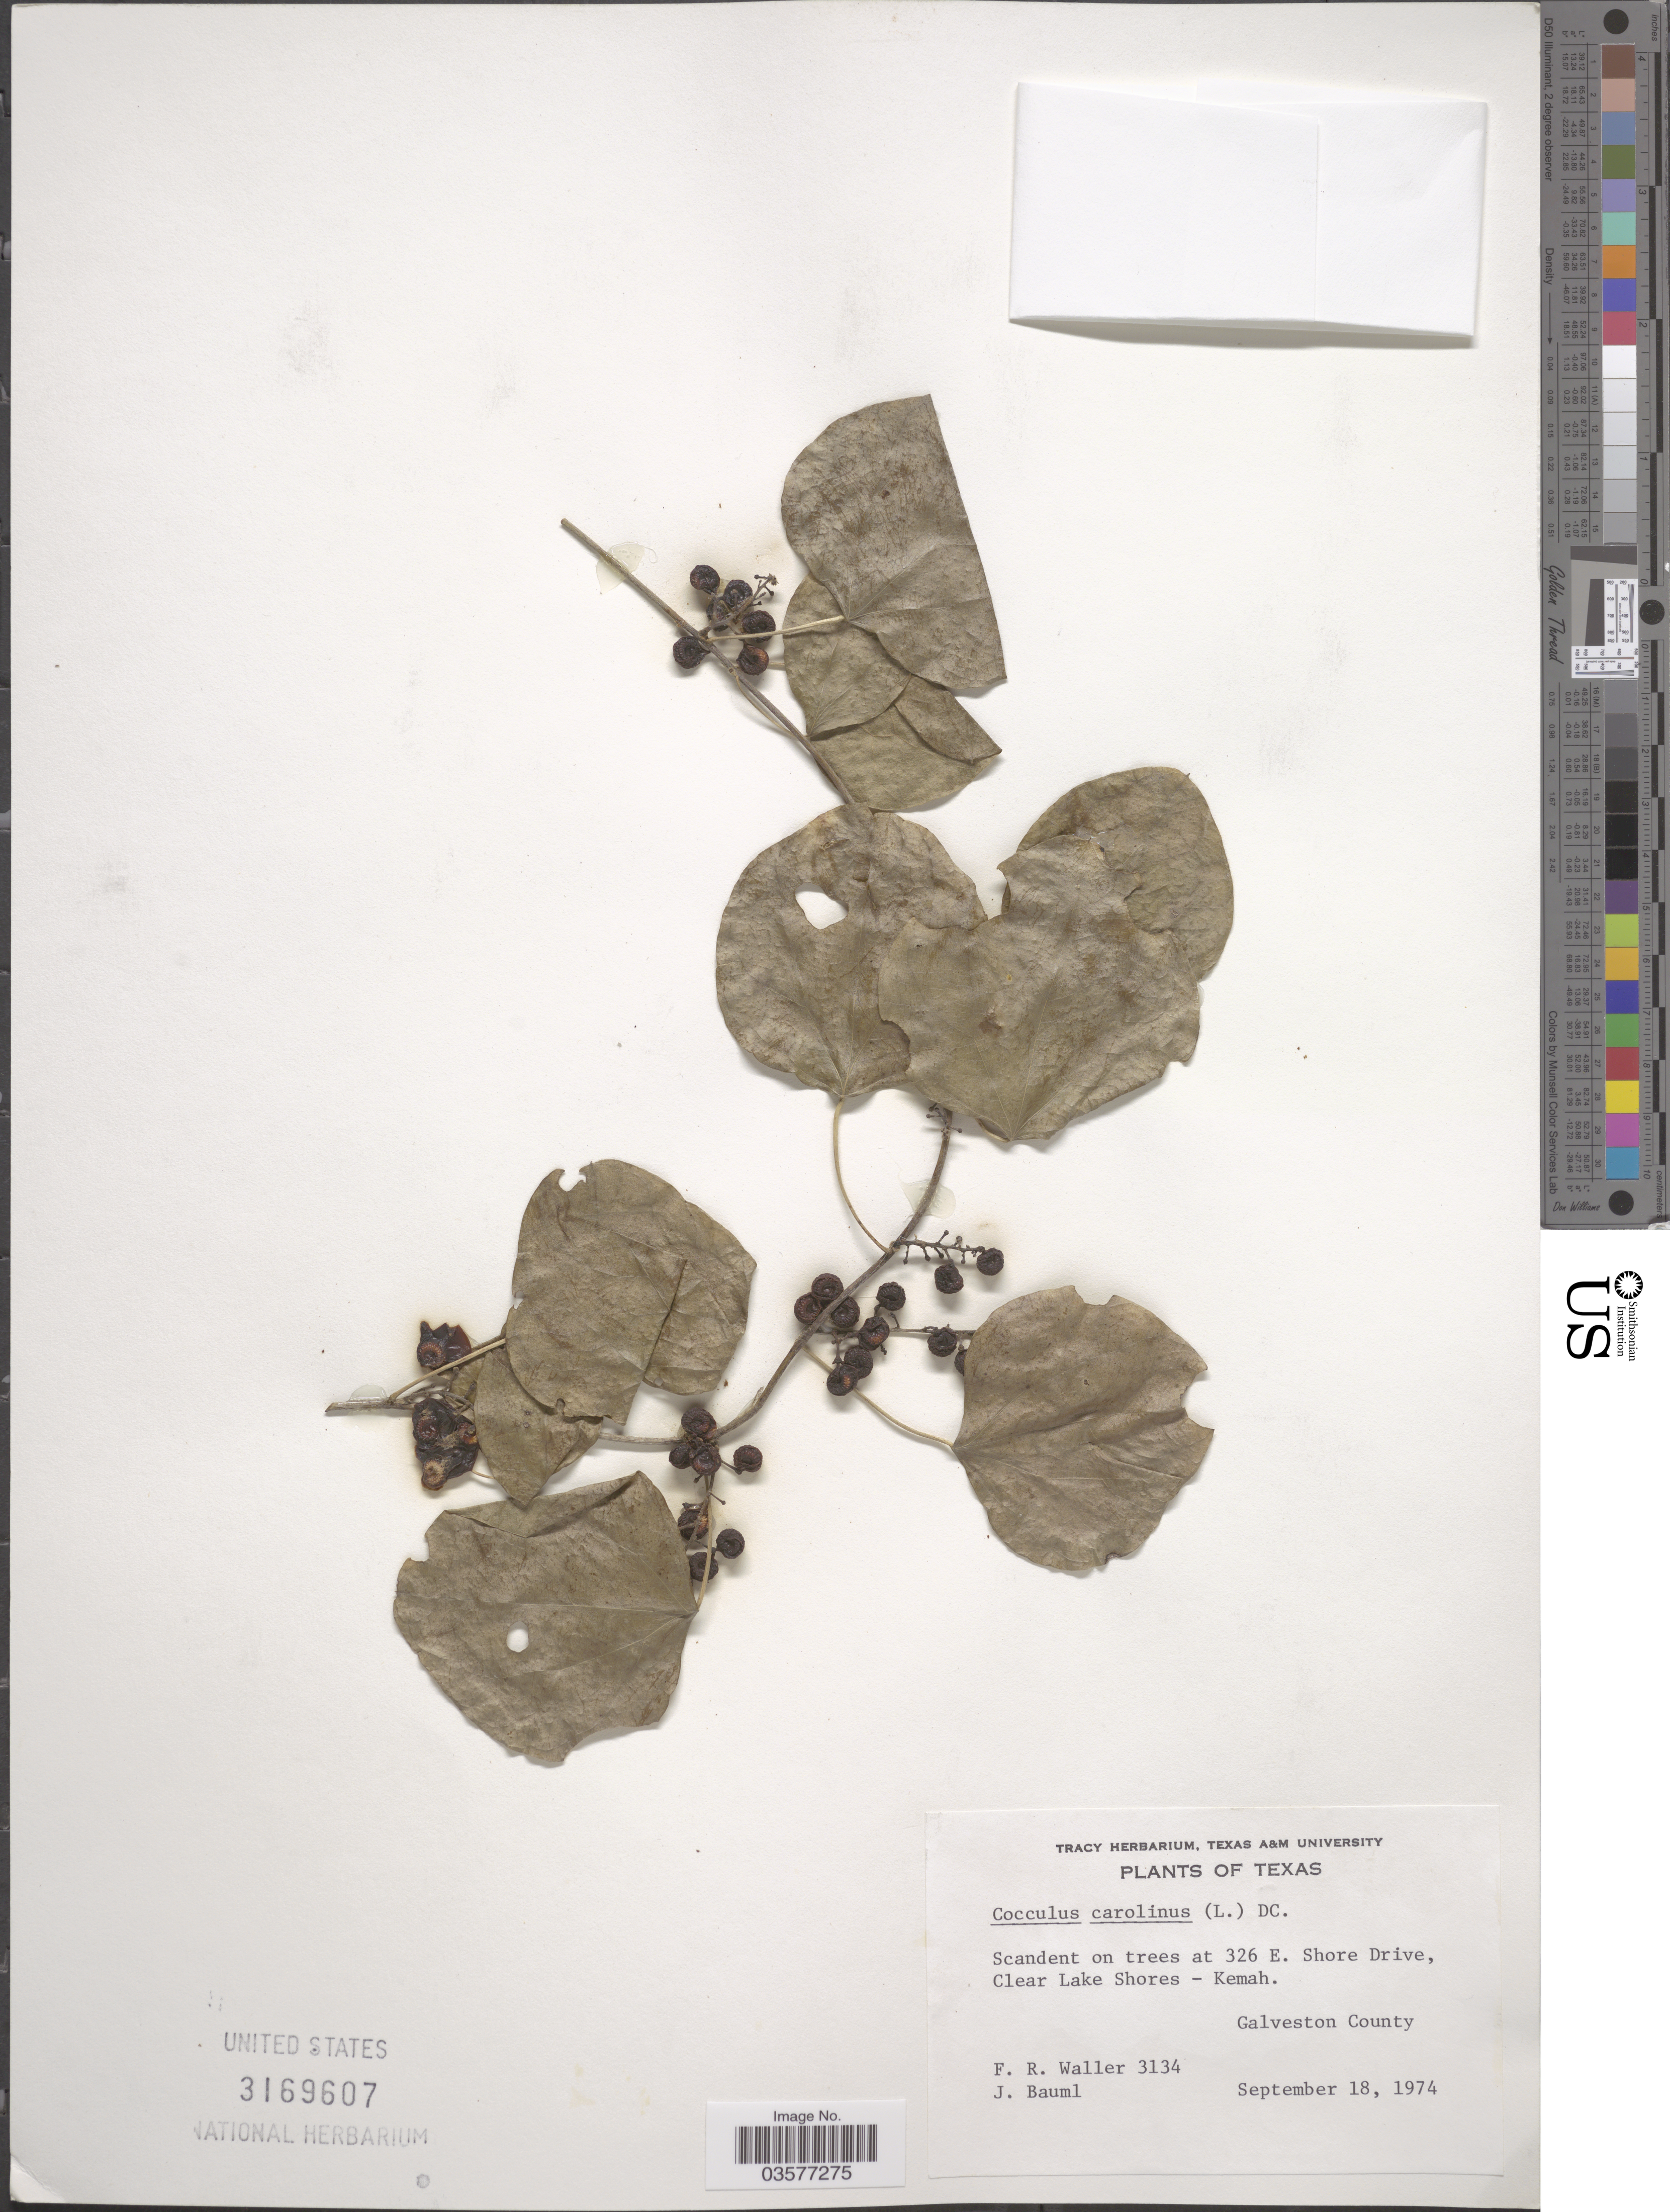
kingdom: Plantae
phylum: Tracheophyta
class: Magnoliopsida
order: Ranunculales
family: Menispermaceae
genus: Cocculus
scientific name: Cocculus carolinus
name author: (L.) DC.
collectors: F. R. Waller & J. Bauml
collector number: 3134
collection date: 1974-09-18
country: United States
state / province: Texas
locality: Scandent on trees at 326 E. Shore Drive, Clear Lake Shores - Kemah. Galveston County.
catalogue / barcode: US 3169607